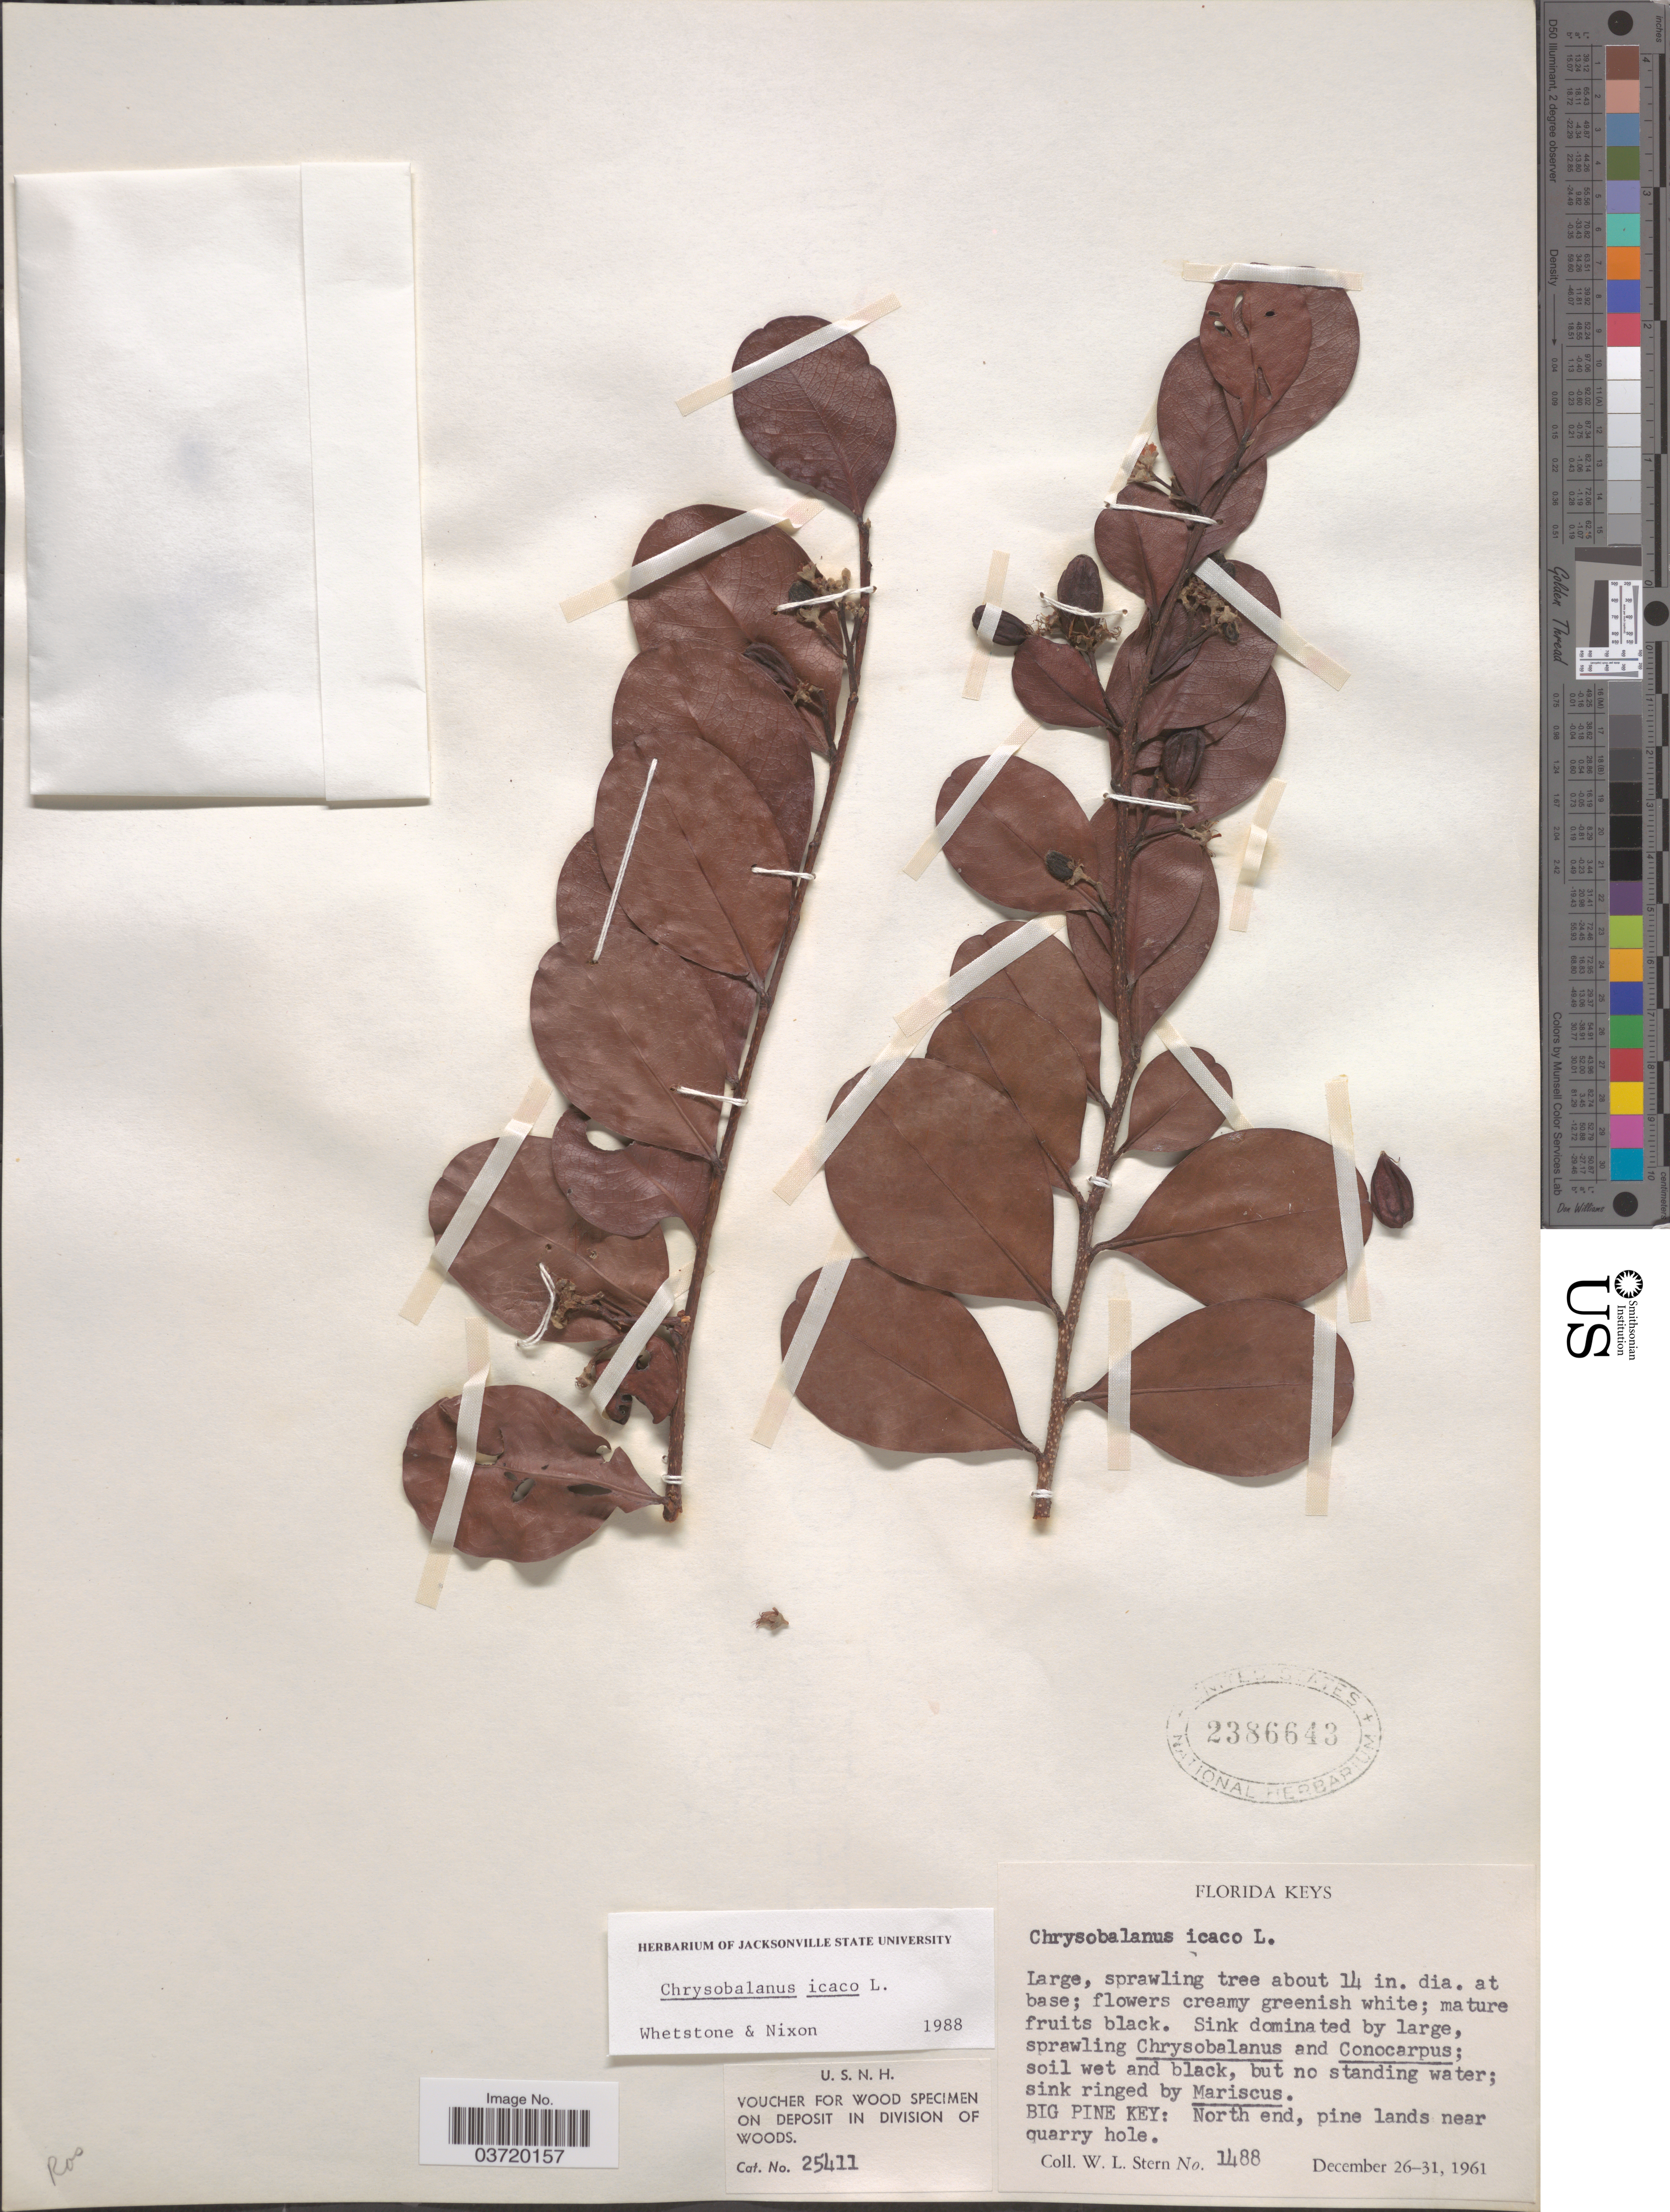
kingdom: Plantae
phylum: Tracheophyta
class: Magnoliopsida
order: Malpighiales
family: Chrysobalanaceae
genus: Chrysobalanus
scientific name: Chrysobalanus icaco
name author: L.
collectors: W. L. Stern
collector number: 1488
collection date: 1961-12-26/1961-12-31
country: United States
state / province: Florida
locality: Florida Keys. Big Pine Key: North end, pine lands near quarry hole.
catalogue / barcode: US 2386643